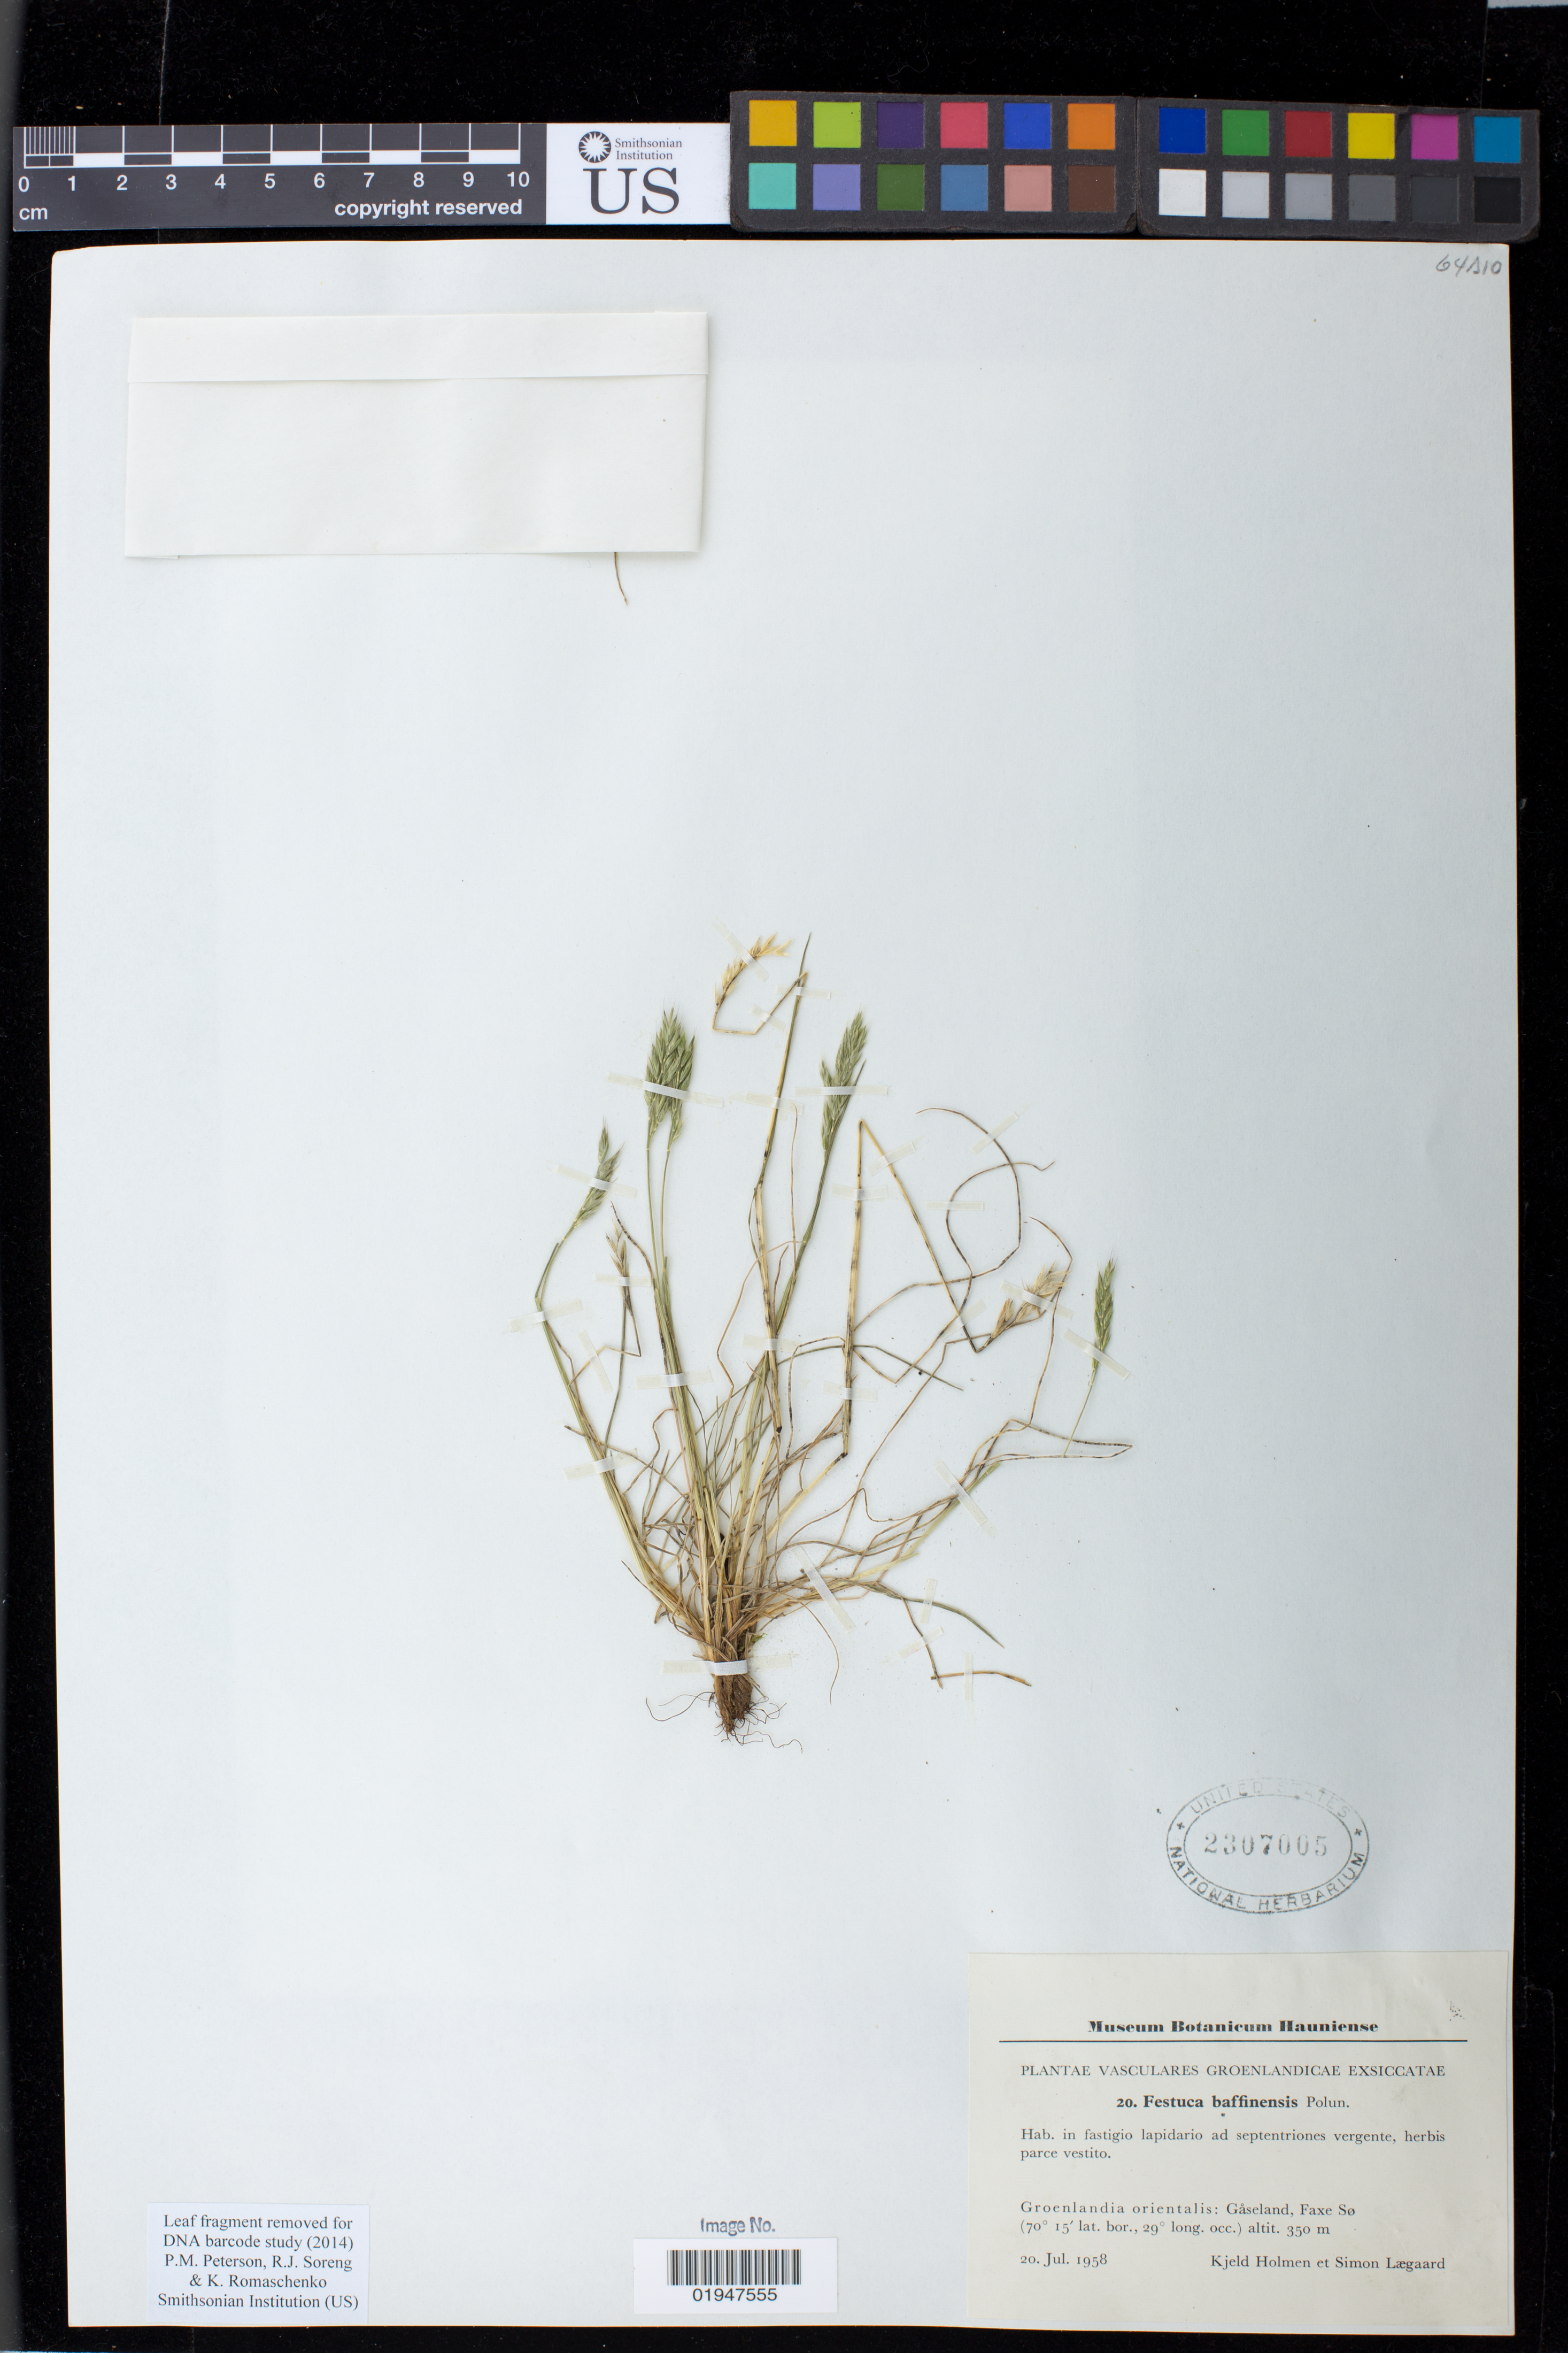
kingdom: Plantae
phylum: Tracheophyta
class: Liliopsida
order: Poales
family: Poaceae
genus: Festuca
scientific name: Festuca baffinensis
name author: Polunin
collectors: K. A. Holmen & S. Lægaard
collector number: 20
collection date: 1958-07-20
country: Greenland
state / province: Sermersooq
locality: Groenlandia orientalis: Gåseland, Faxe Sø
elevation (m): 350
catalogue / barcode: US 2307005